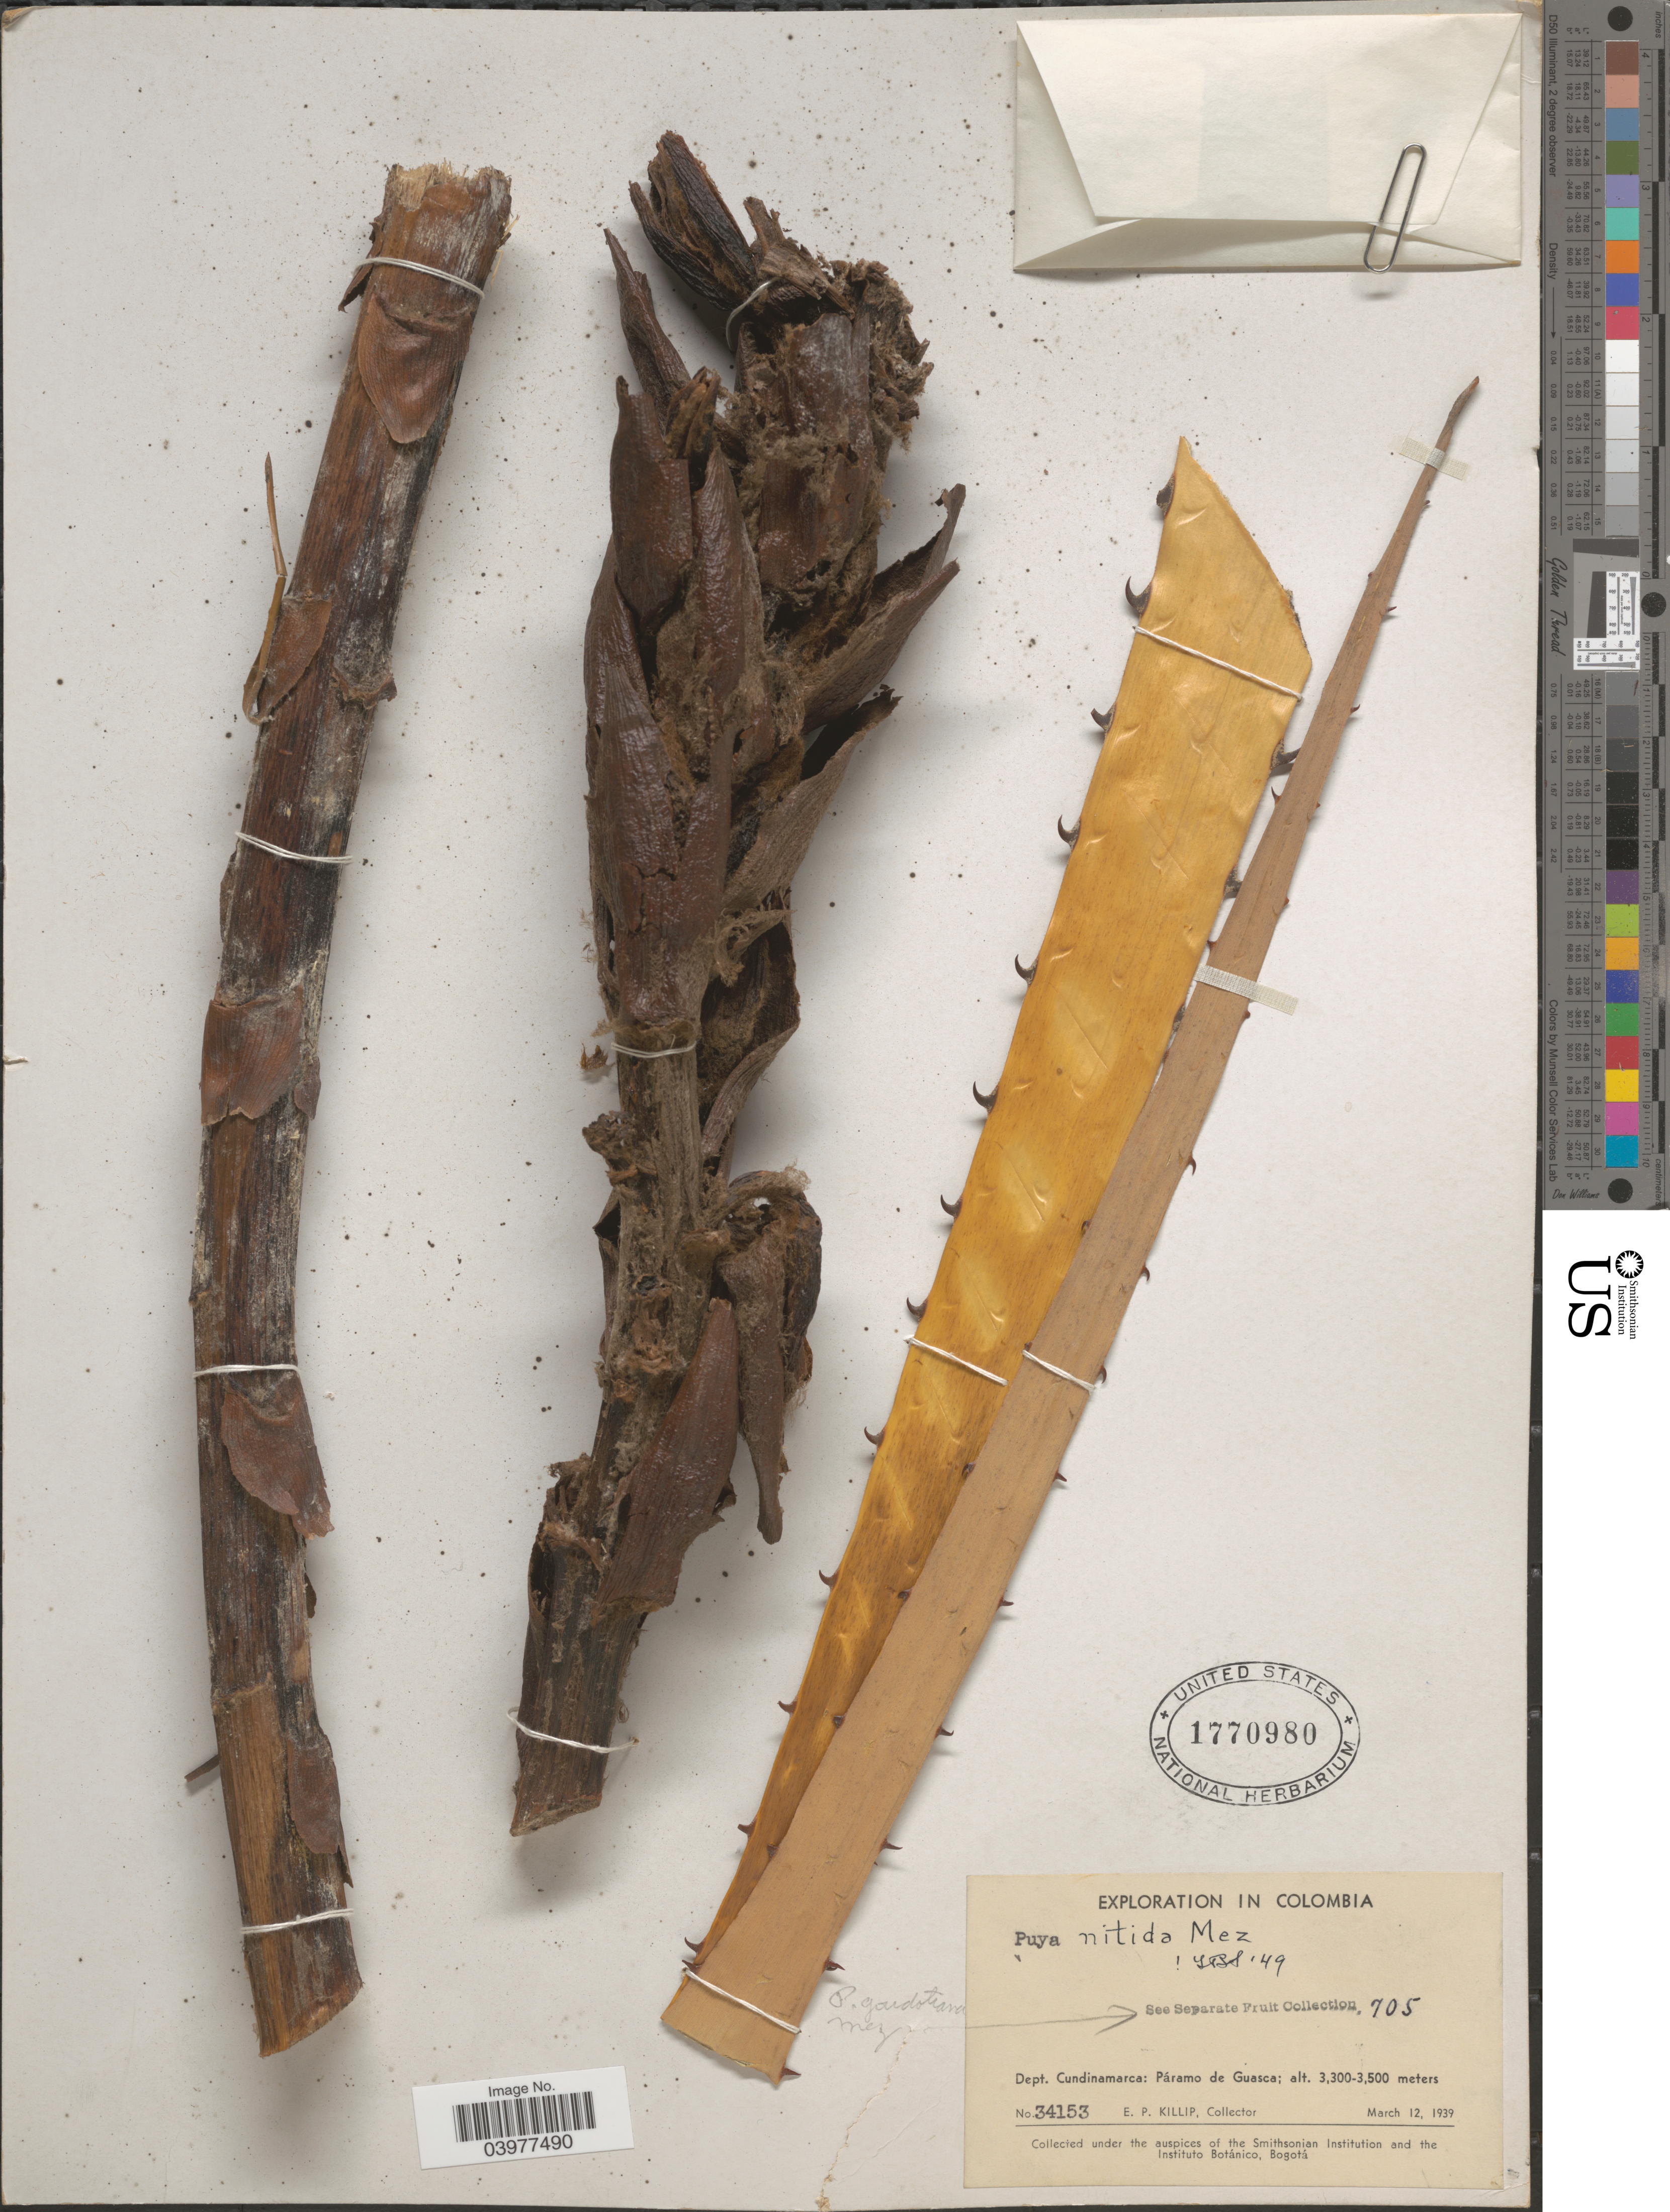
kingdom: Plantae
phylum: Tracheophyta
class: Liliopsida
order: Poales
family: Bromeliaceae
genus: Puya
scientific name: Puya nitida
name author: Mez in C. DC.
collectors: E. P. Killip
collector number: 34153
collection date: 1939-03-12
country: Colombia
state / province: Cundinamarca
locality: Dept. Cundinamarca: Páramo de Guasca.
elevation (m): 3300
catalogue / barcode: US 1770980